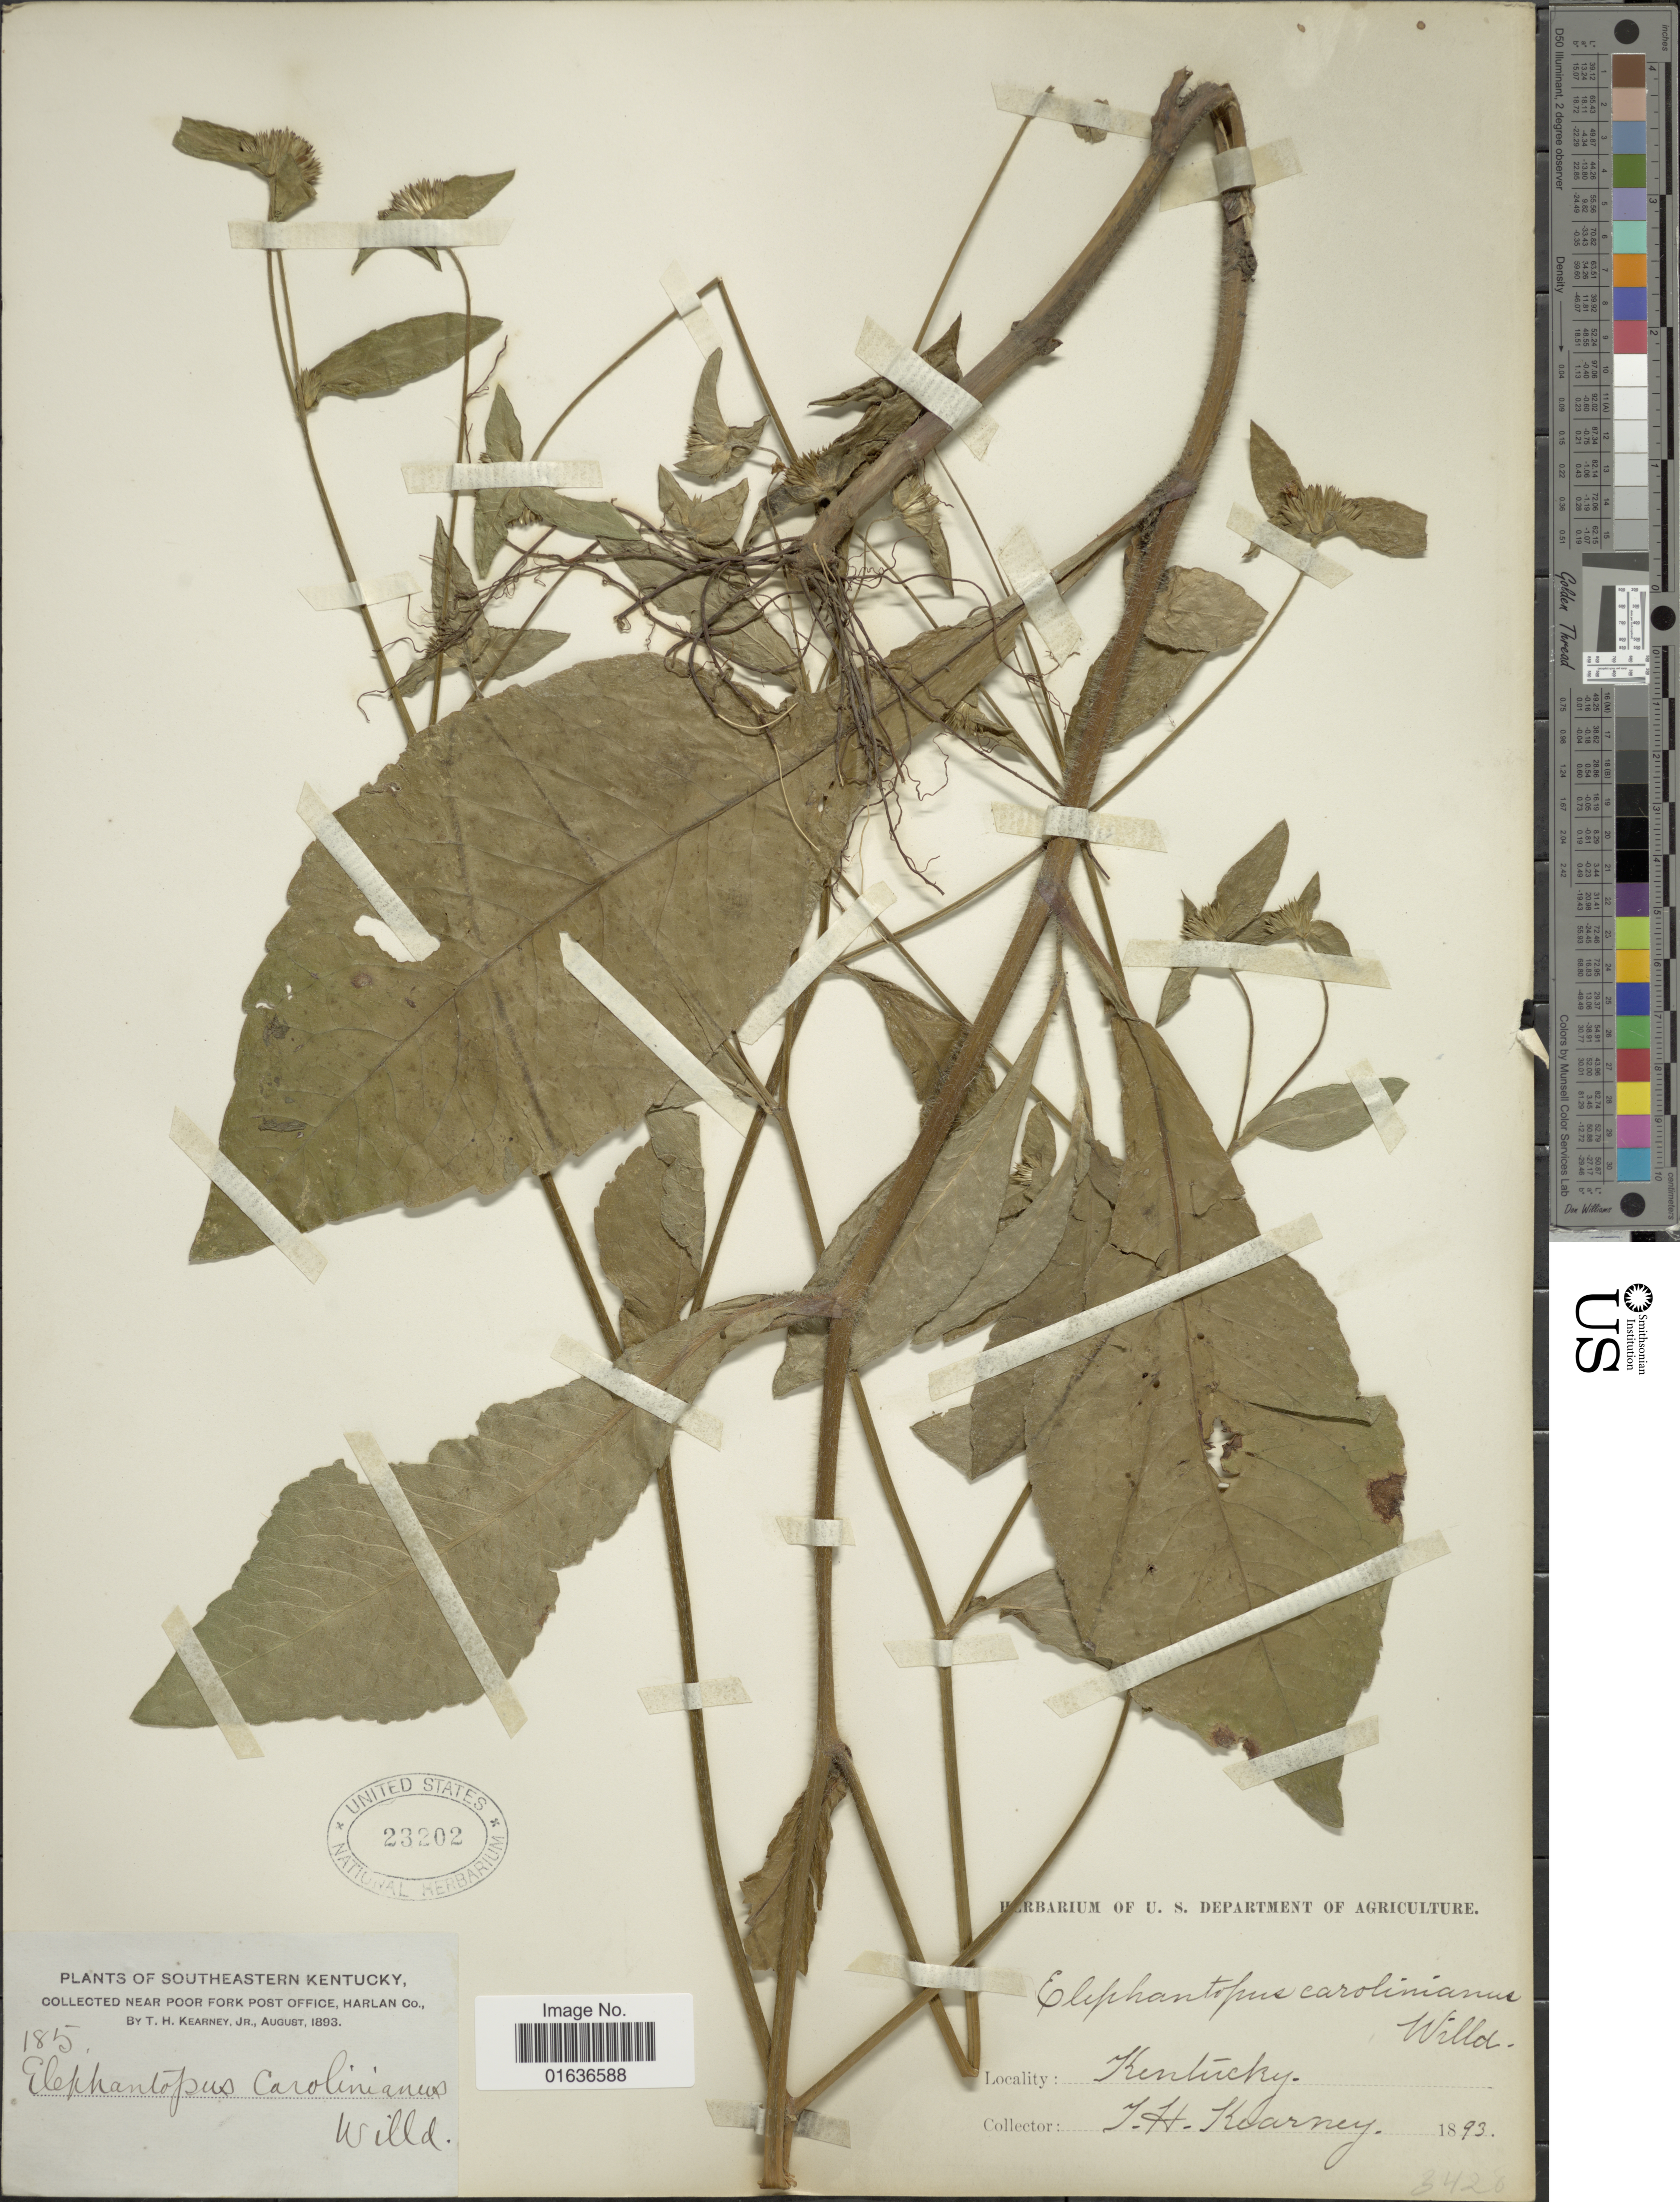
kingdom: Plantae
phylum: Tracheophyta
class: Magnoliopsida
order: Asterales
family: Asteraceae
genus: Elephantopus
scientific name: Elephantopus carolinianus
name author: Raeusch.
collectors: T. H. Kearney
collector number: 185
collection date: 1893-08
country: United States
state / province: Kentucky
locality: Southeastern Kentucky, near Poor Fork Post Office, Harlan Co.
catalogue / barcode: US 23202